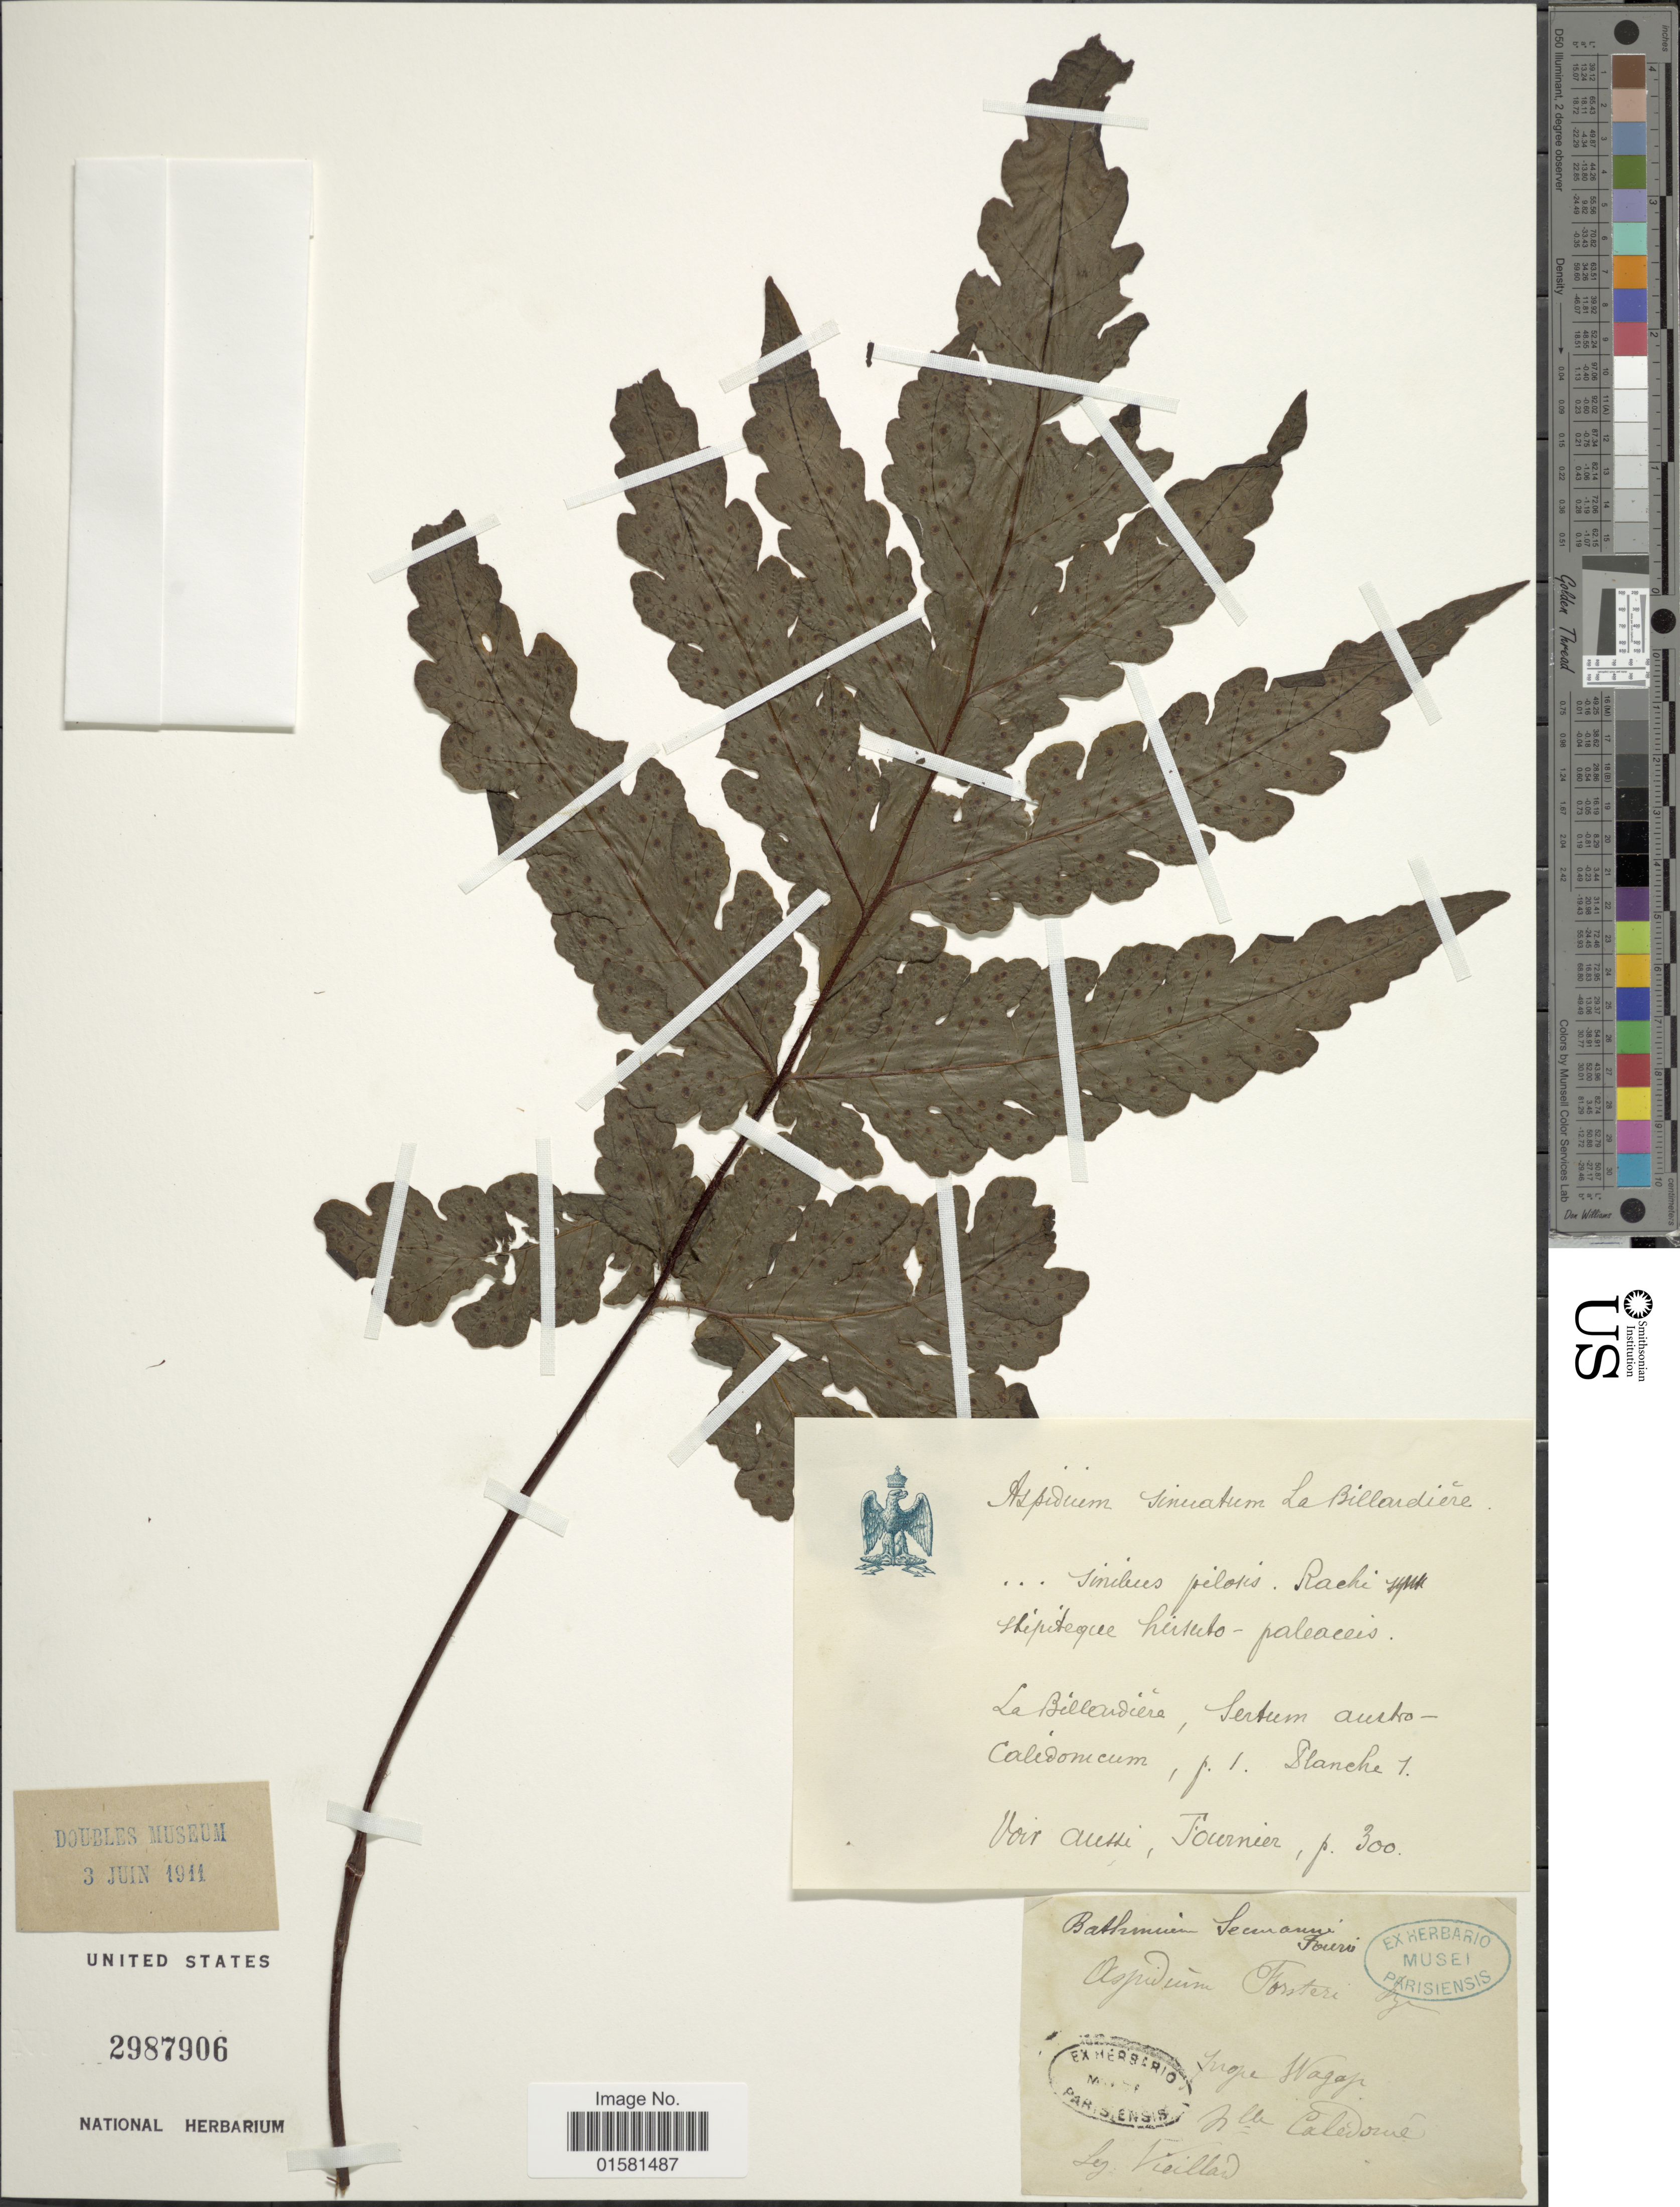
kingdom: Plantae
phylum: Tracheophyta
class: Polypodiopsida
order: Polypodiales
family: Tectariaceae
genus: Tectaria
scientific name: Tectaria seemannii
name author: (E. Fourn.) Copel.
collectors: -. Vieillard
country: New Caledonia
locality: Prope Hagap, New Caledonia [interpreted]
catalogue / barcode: US 2987906